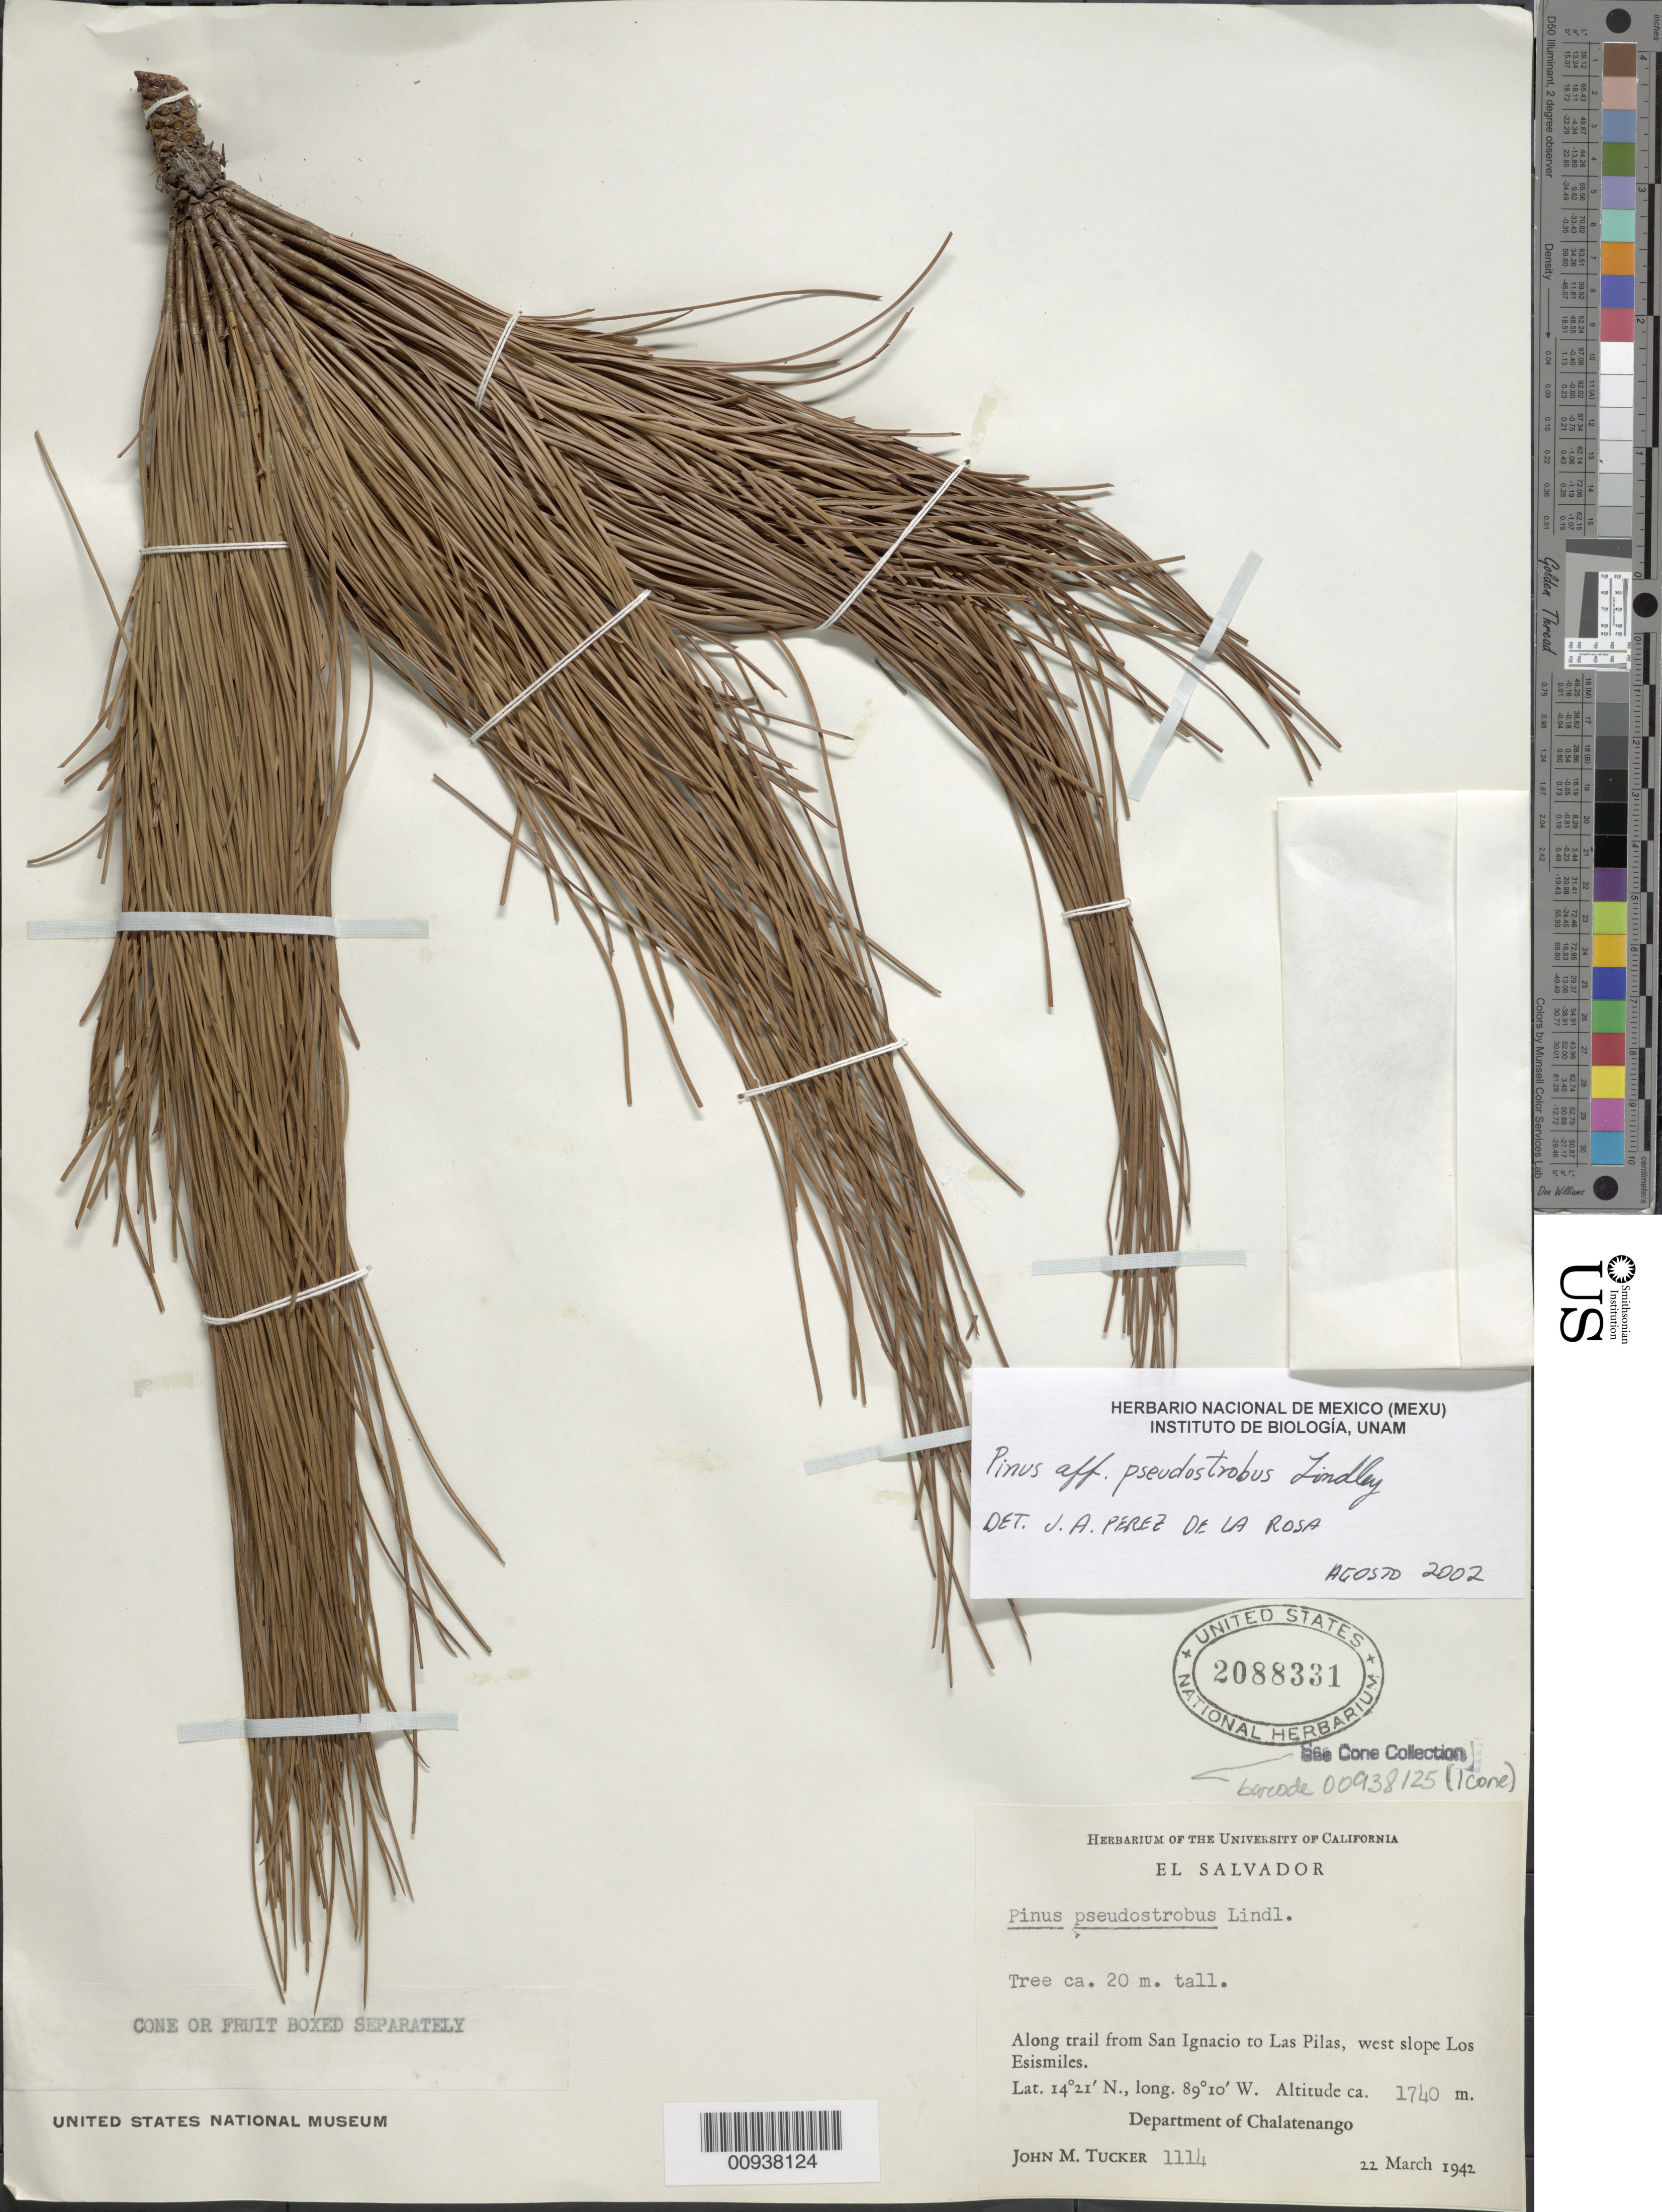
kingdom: Plantae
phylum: Tracheophyta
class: Pinopsida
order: Pinales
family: Pinaceae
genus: Pinus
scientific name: Pinus pseudostrobus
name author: Lindl.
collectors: J. M. Tucker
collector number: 1114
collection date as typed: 22 Mar 1942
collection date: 1942-03-22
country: El Salvador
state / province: Chalatenango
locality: Along trail from San Ignacio to Las Pilas, west slope Los Esismiles.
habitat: Along trail, west slope.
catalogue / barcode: US 2088331